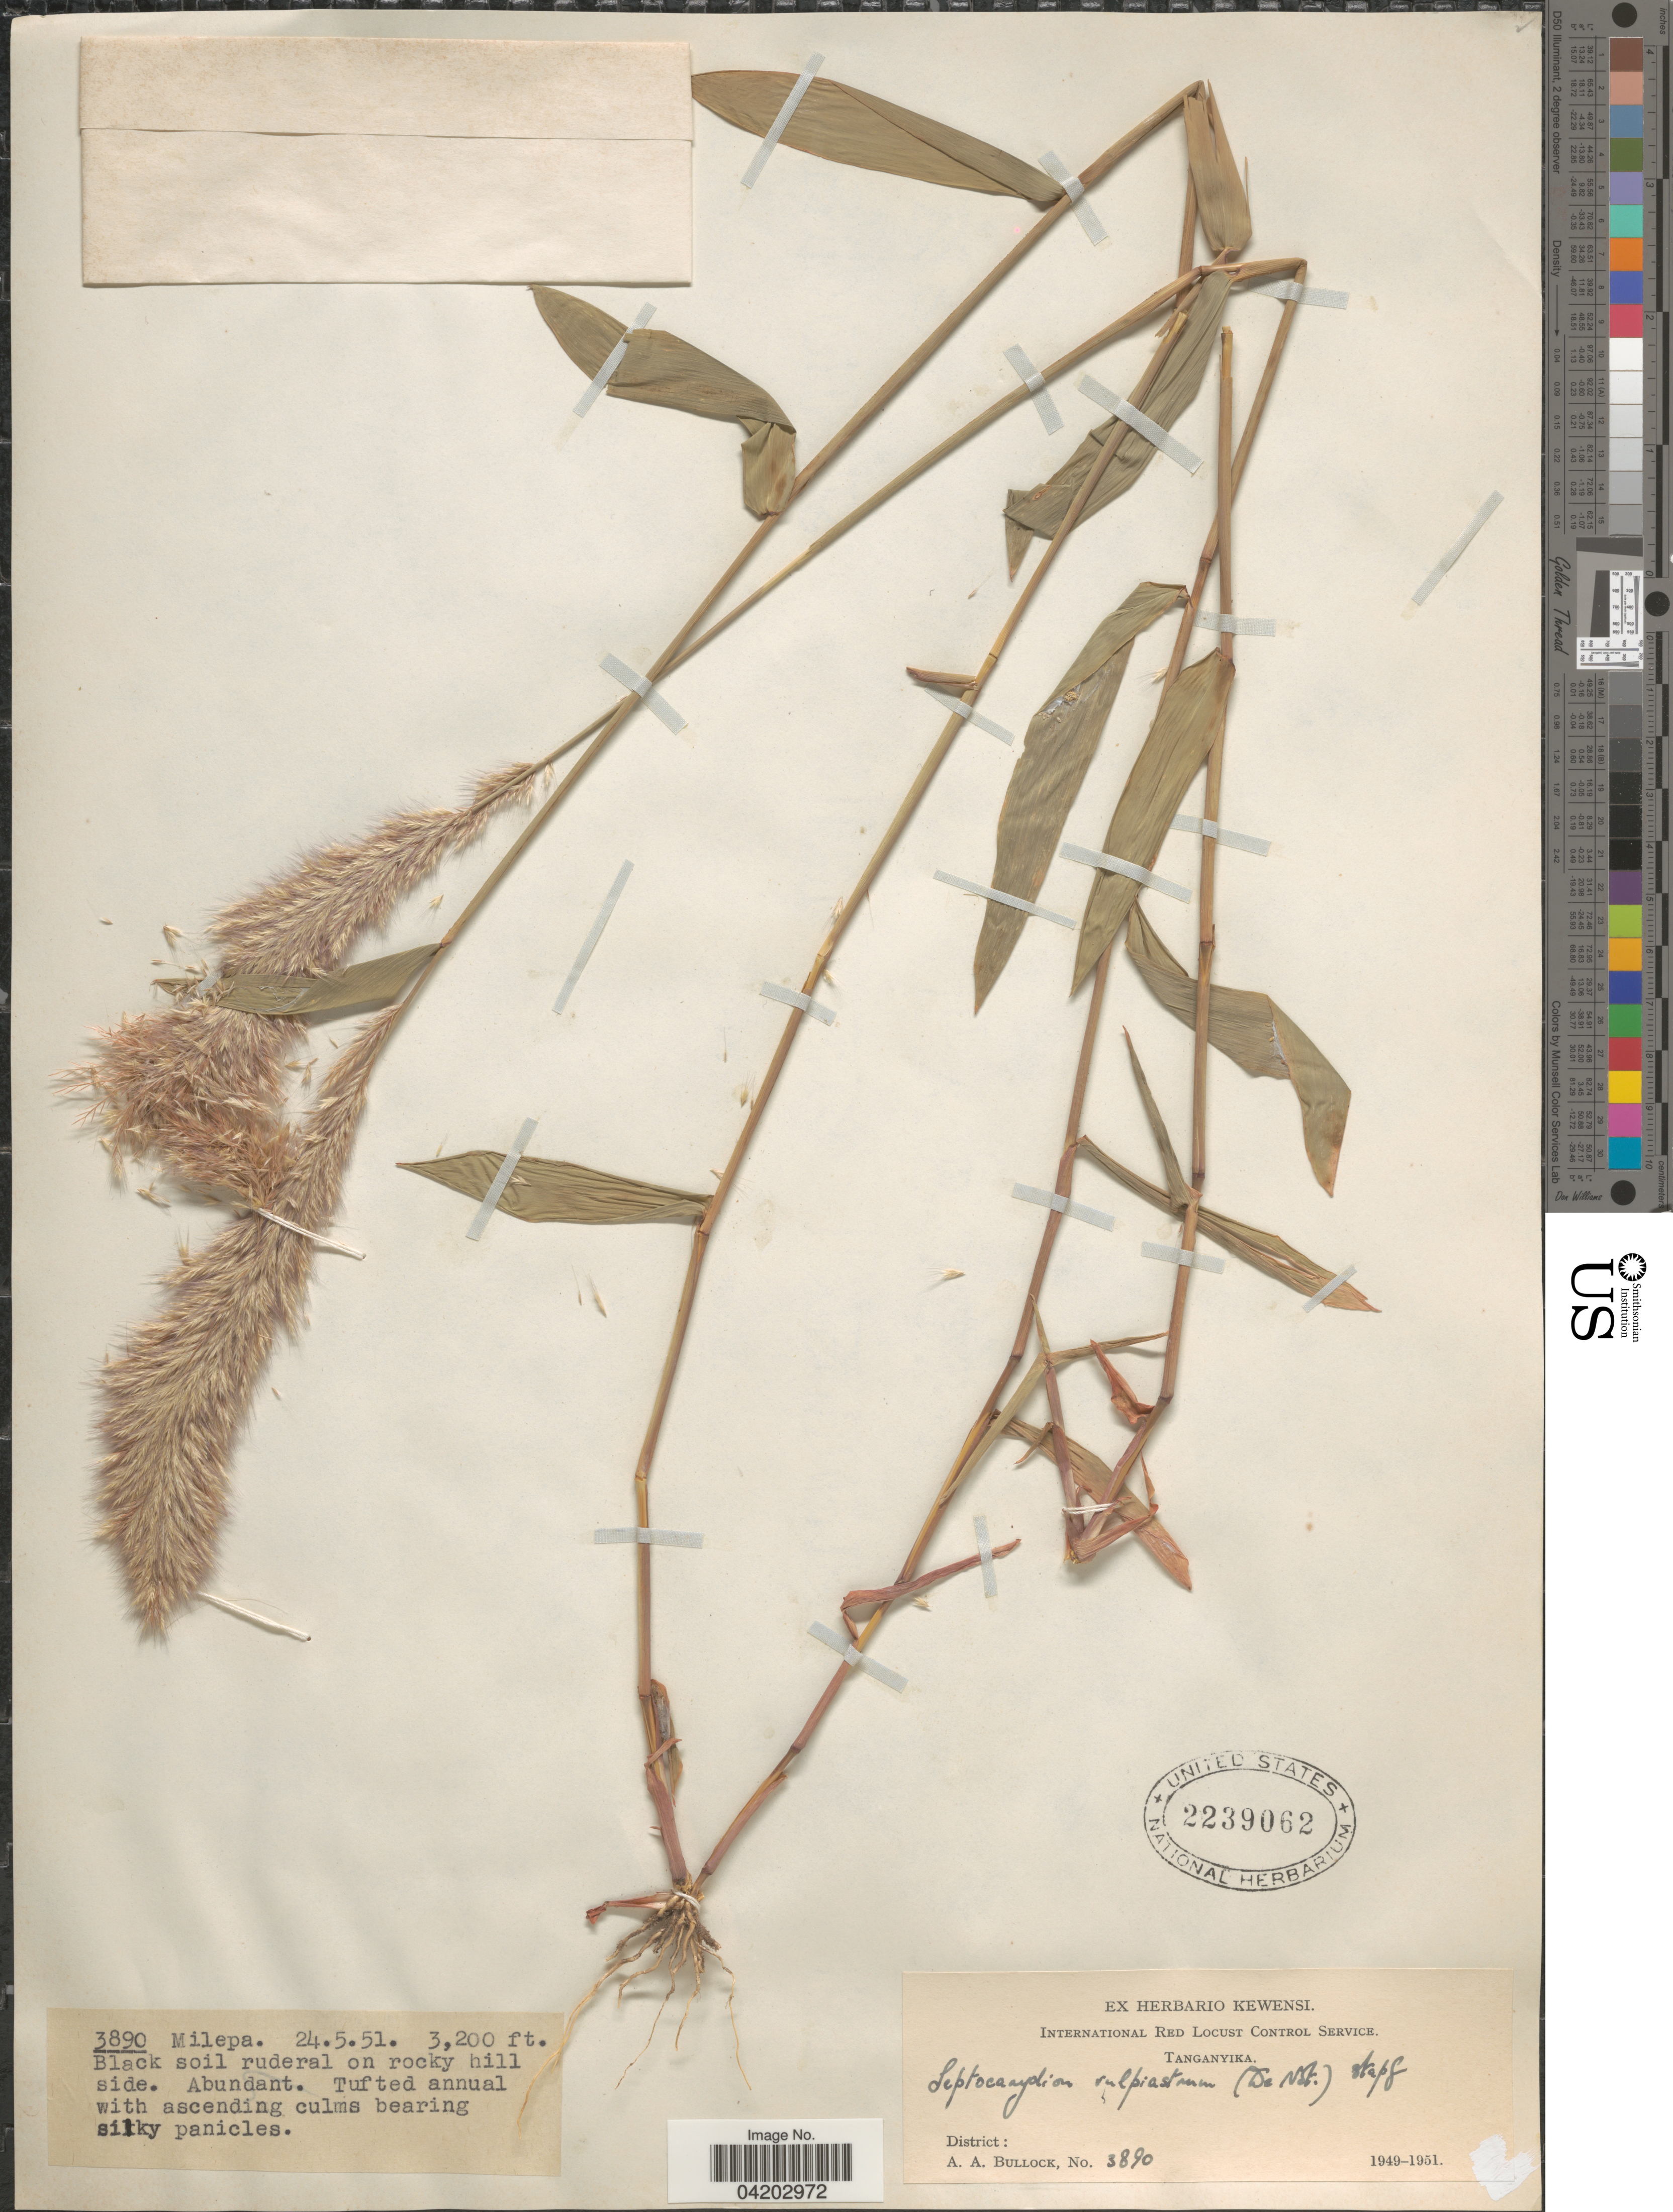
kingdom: Plantae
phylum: Tracheophyta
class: Liliopsida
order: Poales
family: Poaceae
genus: Leptocarydion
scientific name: Leptocarydion vulpiastrum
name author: (De Not.) Stapf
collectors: A. Bullock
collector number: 3890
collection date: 1951-05-24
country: Tanzania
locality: Tanganyika. Milepa.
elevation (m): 975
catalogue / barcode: US 2239062